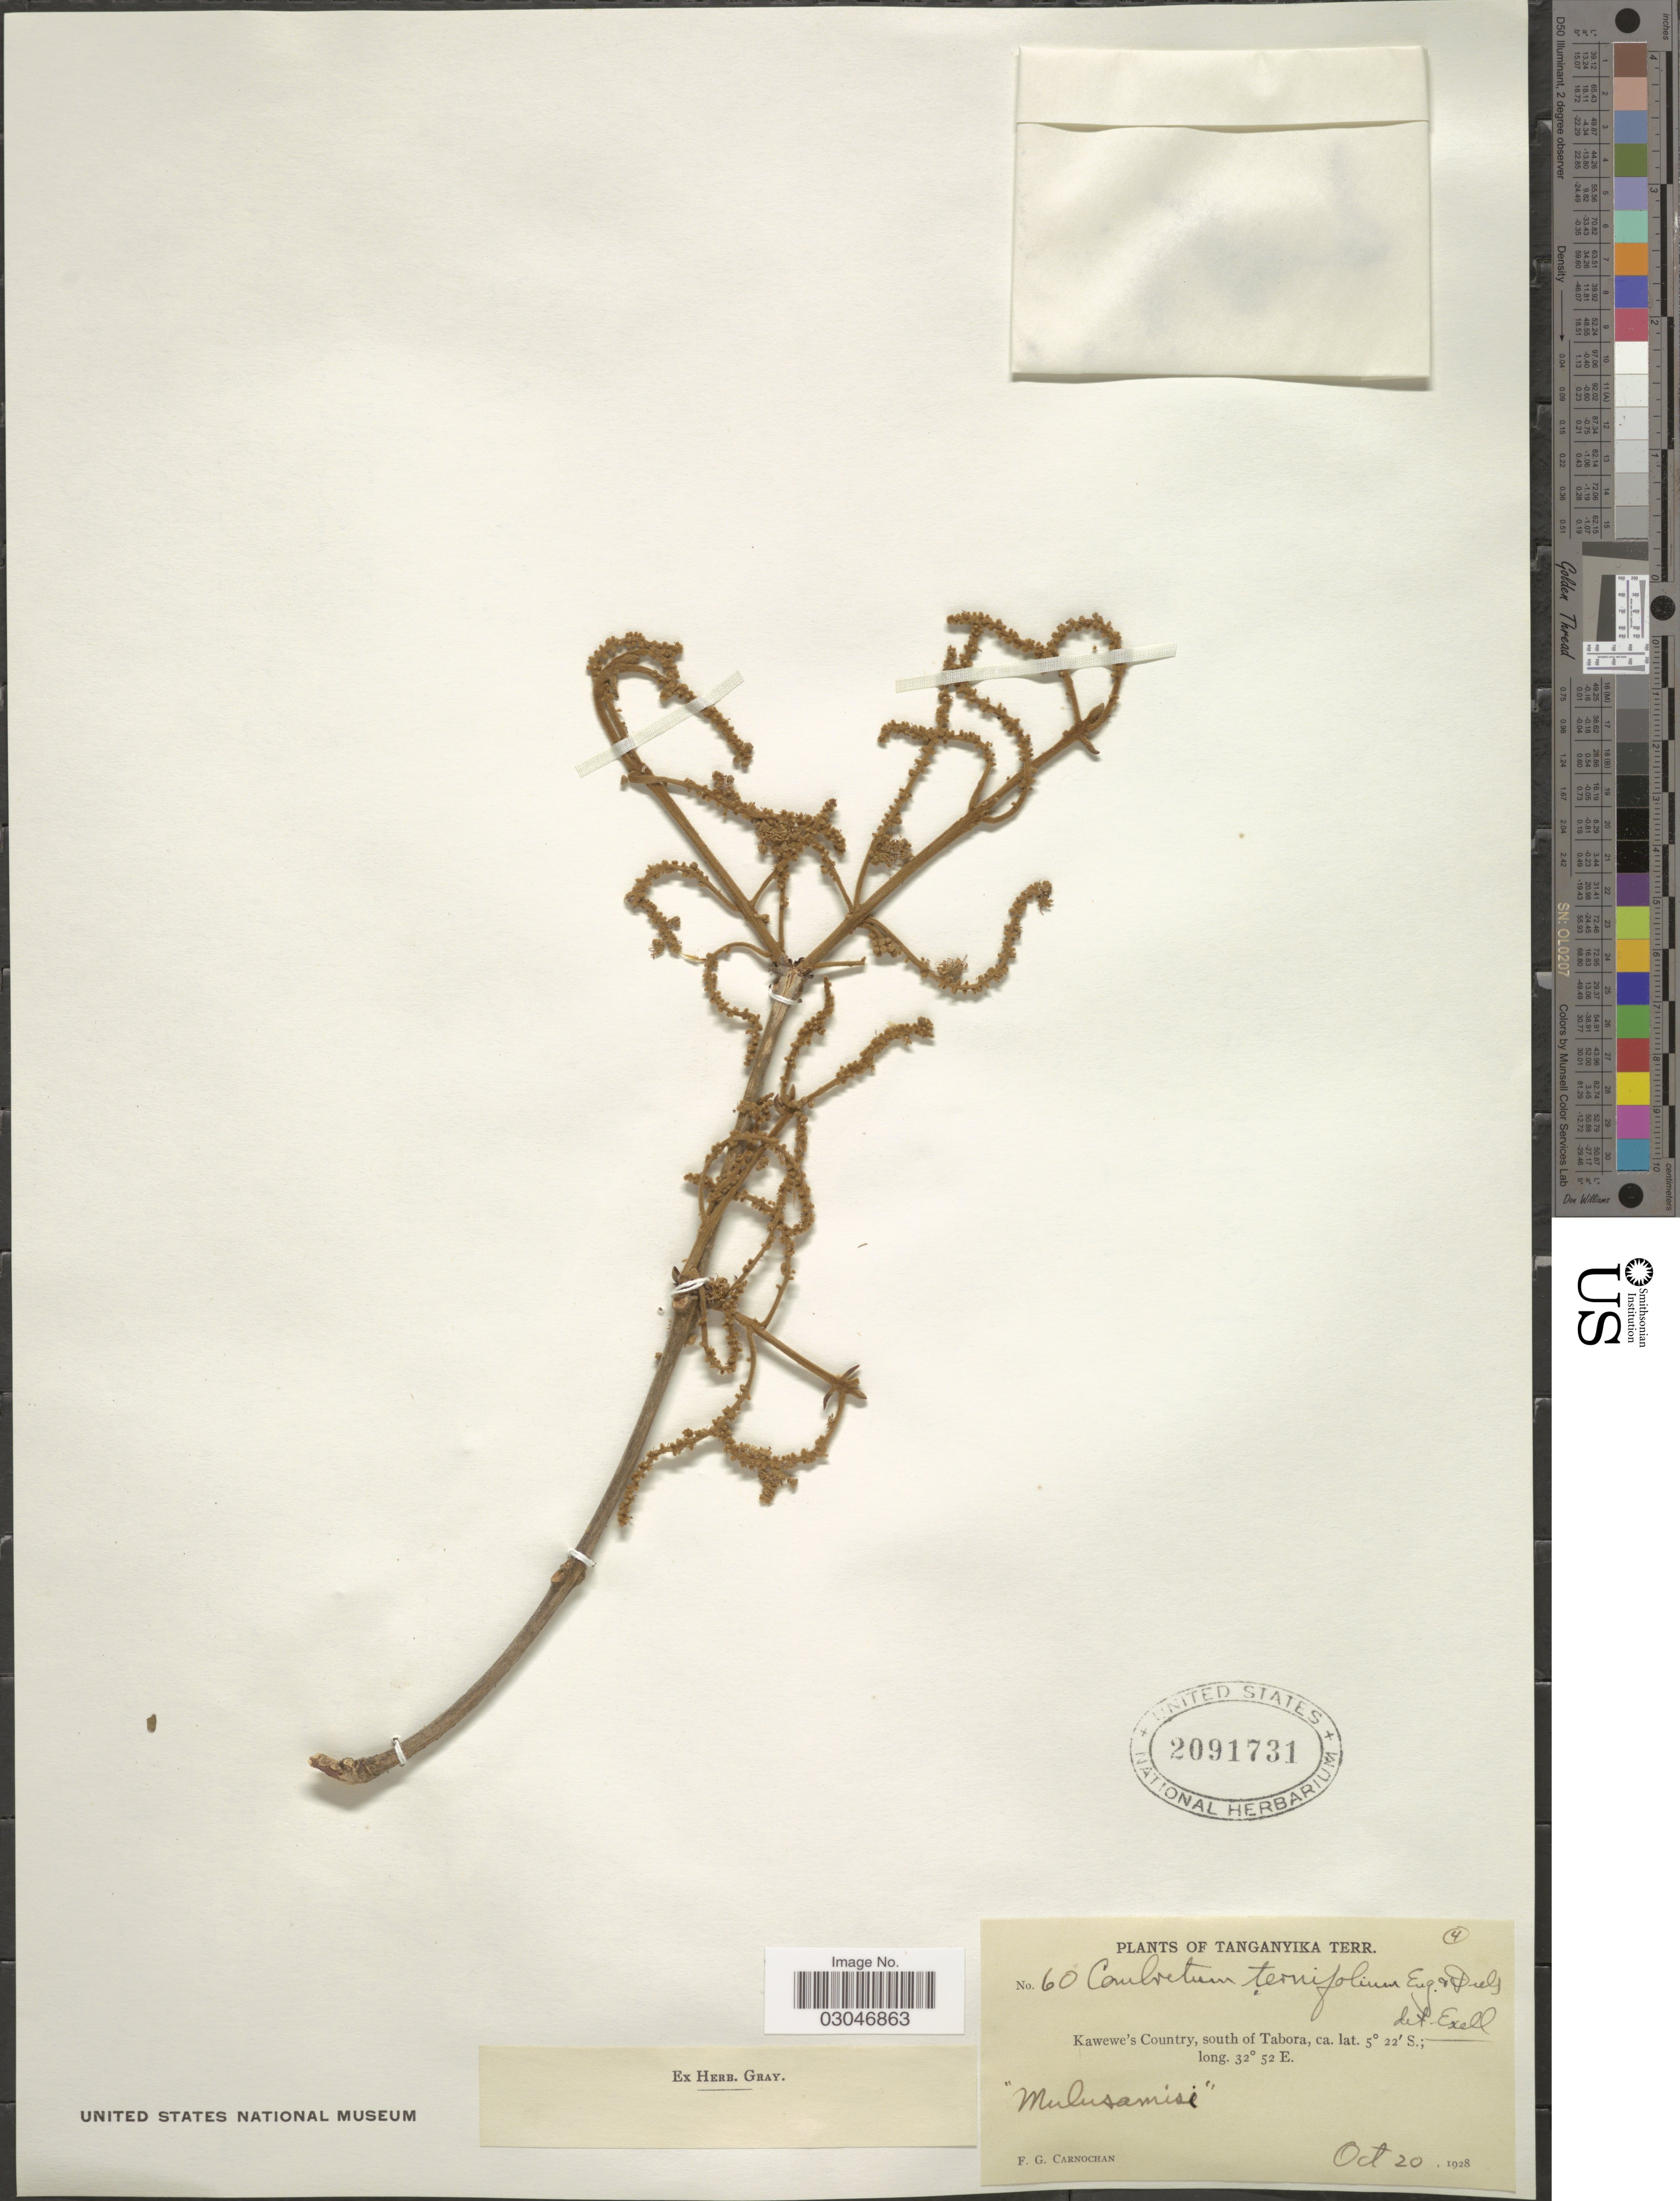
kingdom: Plantae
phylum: Tracheophyta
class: Magnoliopsida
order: Myrtales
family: Combretaceae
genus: Combretum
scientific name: Combretum ternifolium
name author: Engl. & Diels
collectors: F. Carnochan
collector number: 60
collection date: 1928-10-20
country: Tanzania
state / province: Tabora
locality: Tanganyika Terr., Kawewe's Country, south of Tabora.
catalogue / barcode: US 2091731